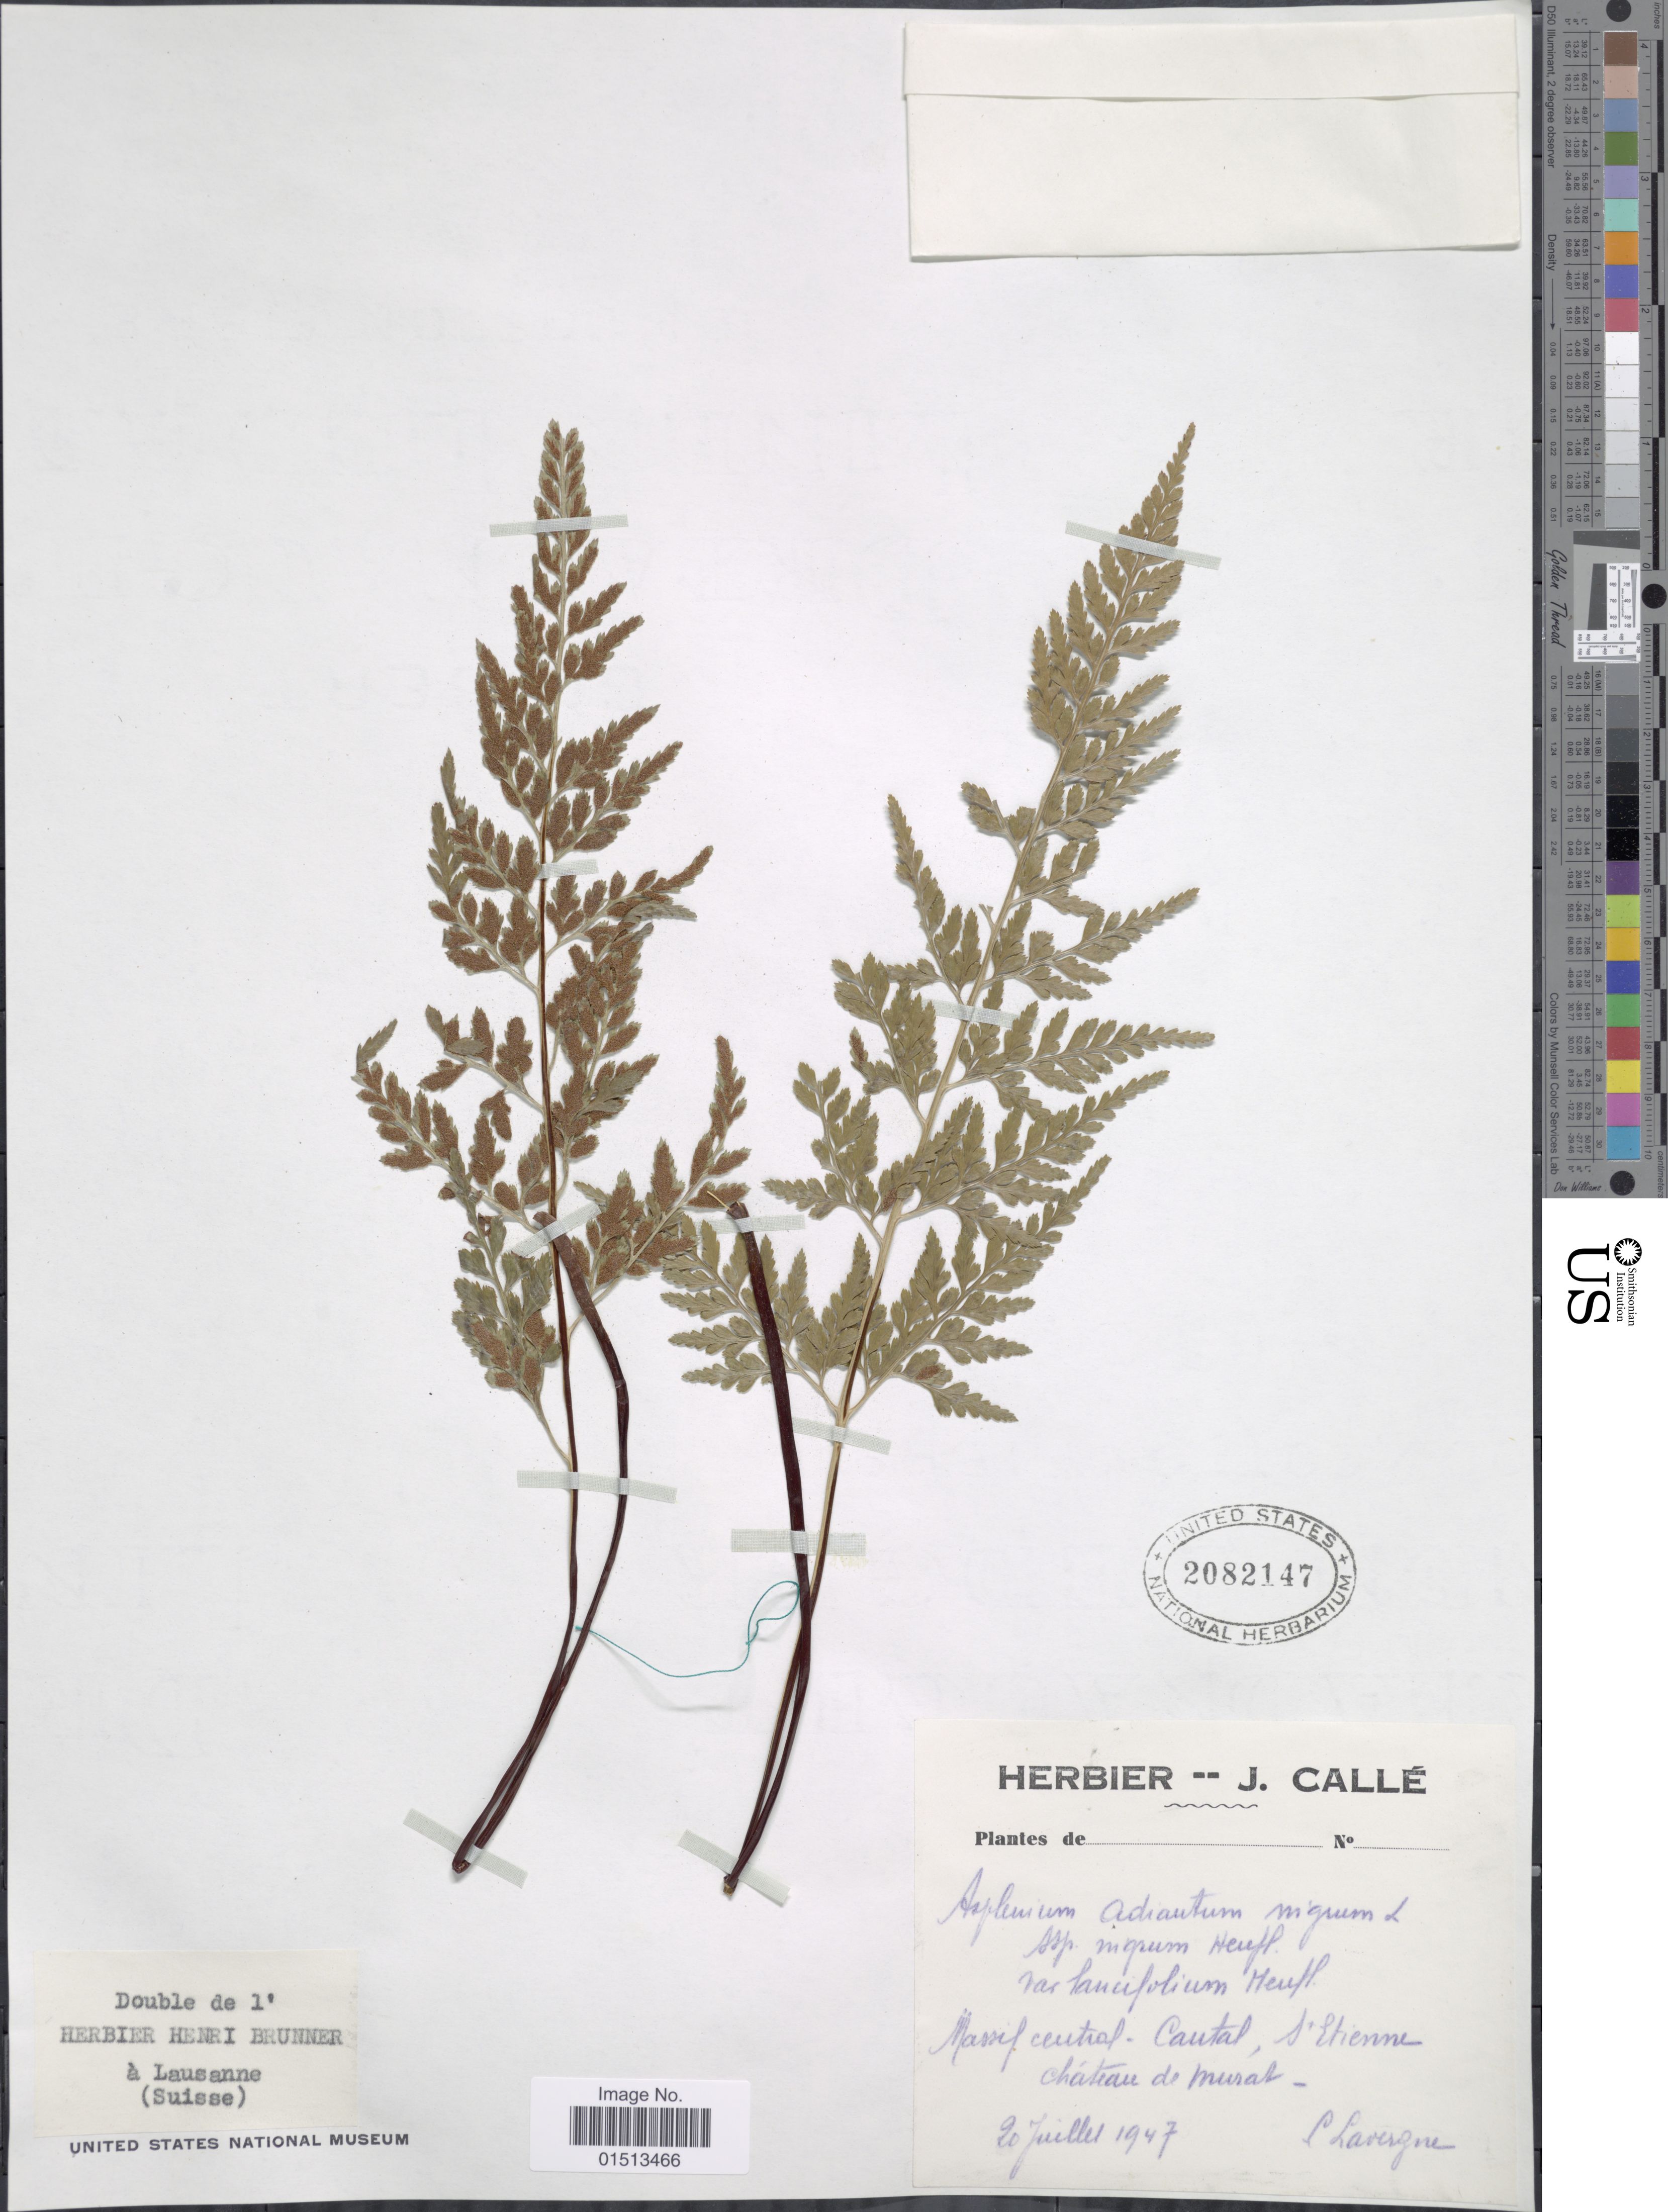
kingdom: Plantae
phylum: Tracheophyta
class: Polypodiopsida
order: Polypodiales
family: Aspleniaceae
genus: Asplenium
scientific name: Asplenium adiantum-nigrum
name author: L.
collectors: L. Lavergne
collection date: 1947-07-20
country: France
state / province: Auvergne-Rhône-Alpes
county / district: Cantal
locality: Massif central-Cantal, s'Etienne chatane de Murat.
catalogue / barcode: US 2082147